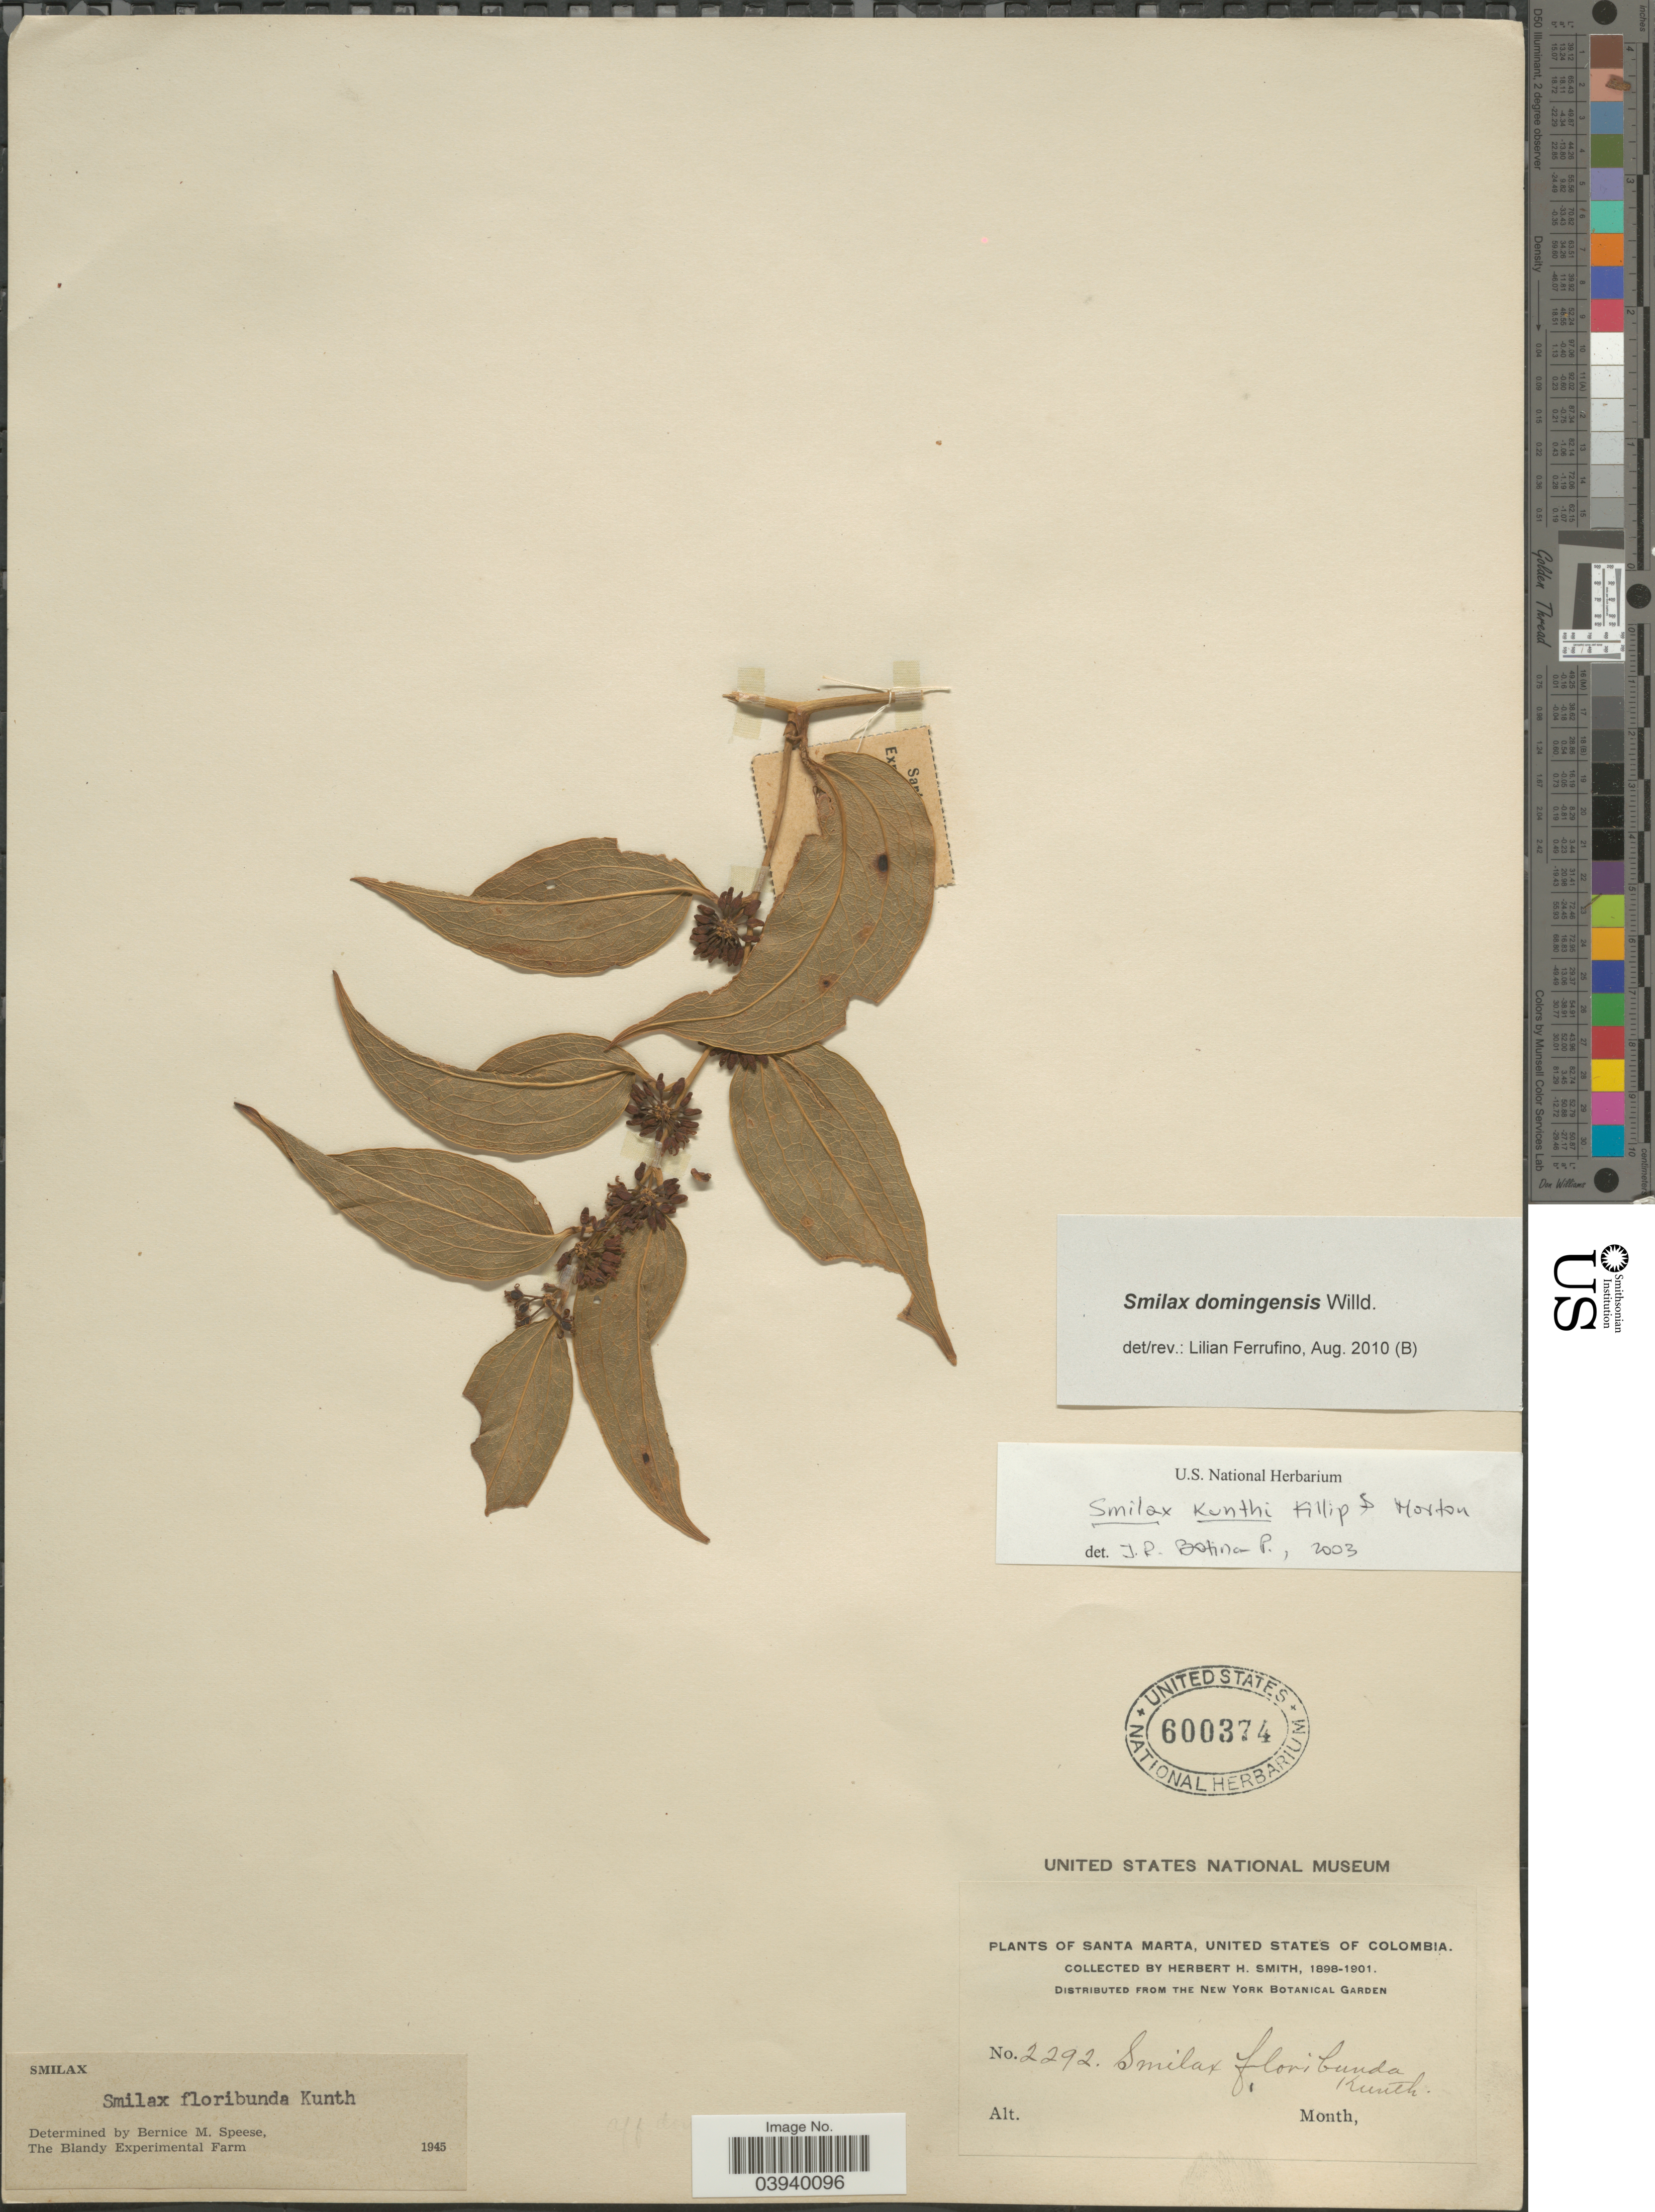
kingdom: Plantae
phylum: Tracheophyta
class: Liliopsida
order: Liliales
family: Smilacaceae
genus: Smilax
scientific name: Smilax domingensis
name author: Willd.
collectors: Herbert H. Smith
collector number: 2292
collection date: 1898/1901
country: Colombia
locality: Santa Marta, United States of Colombia.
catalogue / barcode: US 600374